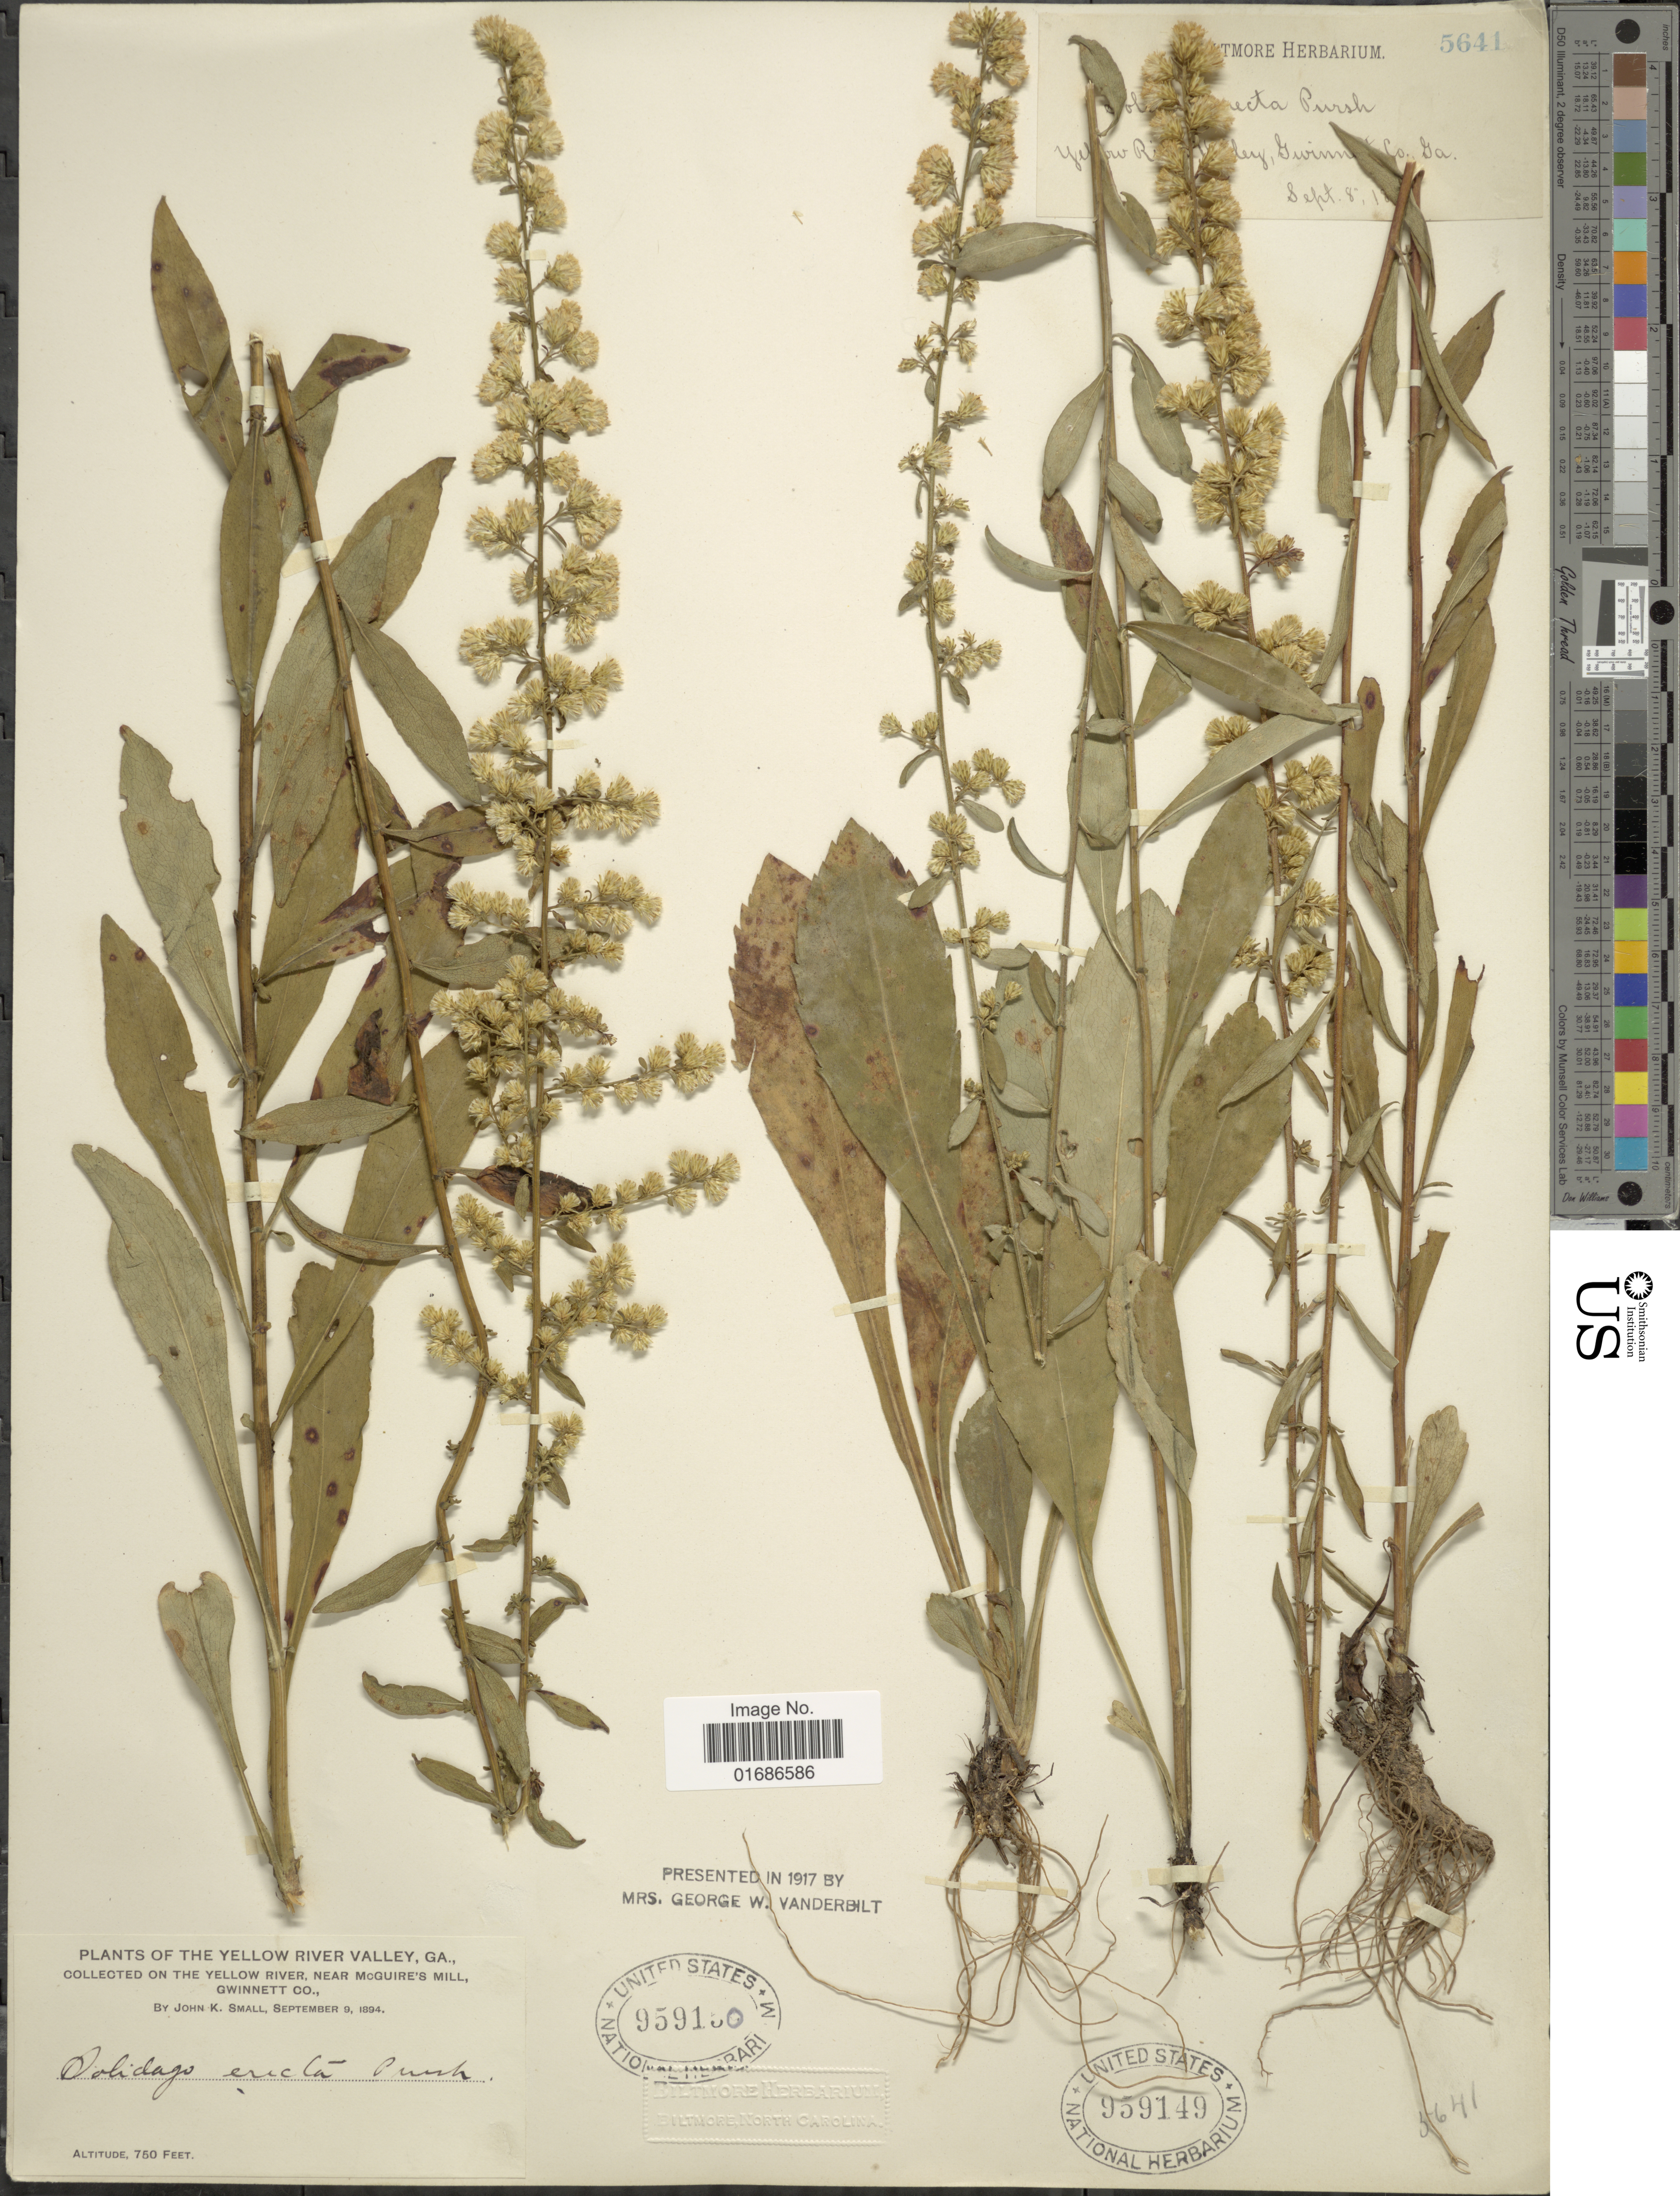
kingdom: Plantae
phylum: Tracheophyta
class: Magnoliopsida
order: Asterales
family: Asteraceae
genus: Solidago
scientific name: Solidago erecta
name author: Pursh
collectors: J. K. Small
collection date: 1894-09-09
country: United States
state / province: Georgia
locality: The Yellow River Valley, On the yellow River, near McGuire's Mill, Gwinnett Co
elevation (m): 229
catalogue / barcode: US 959150